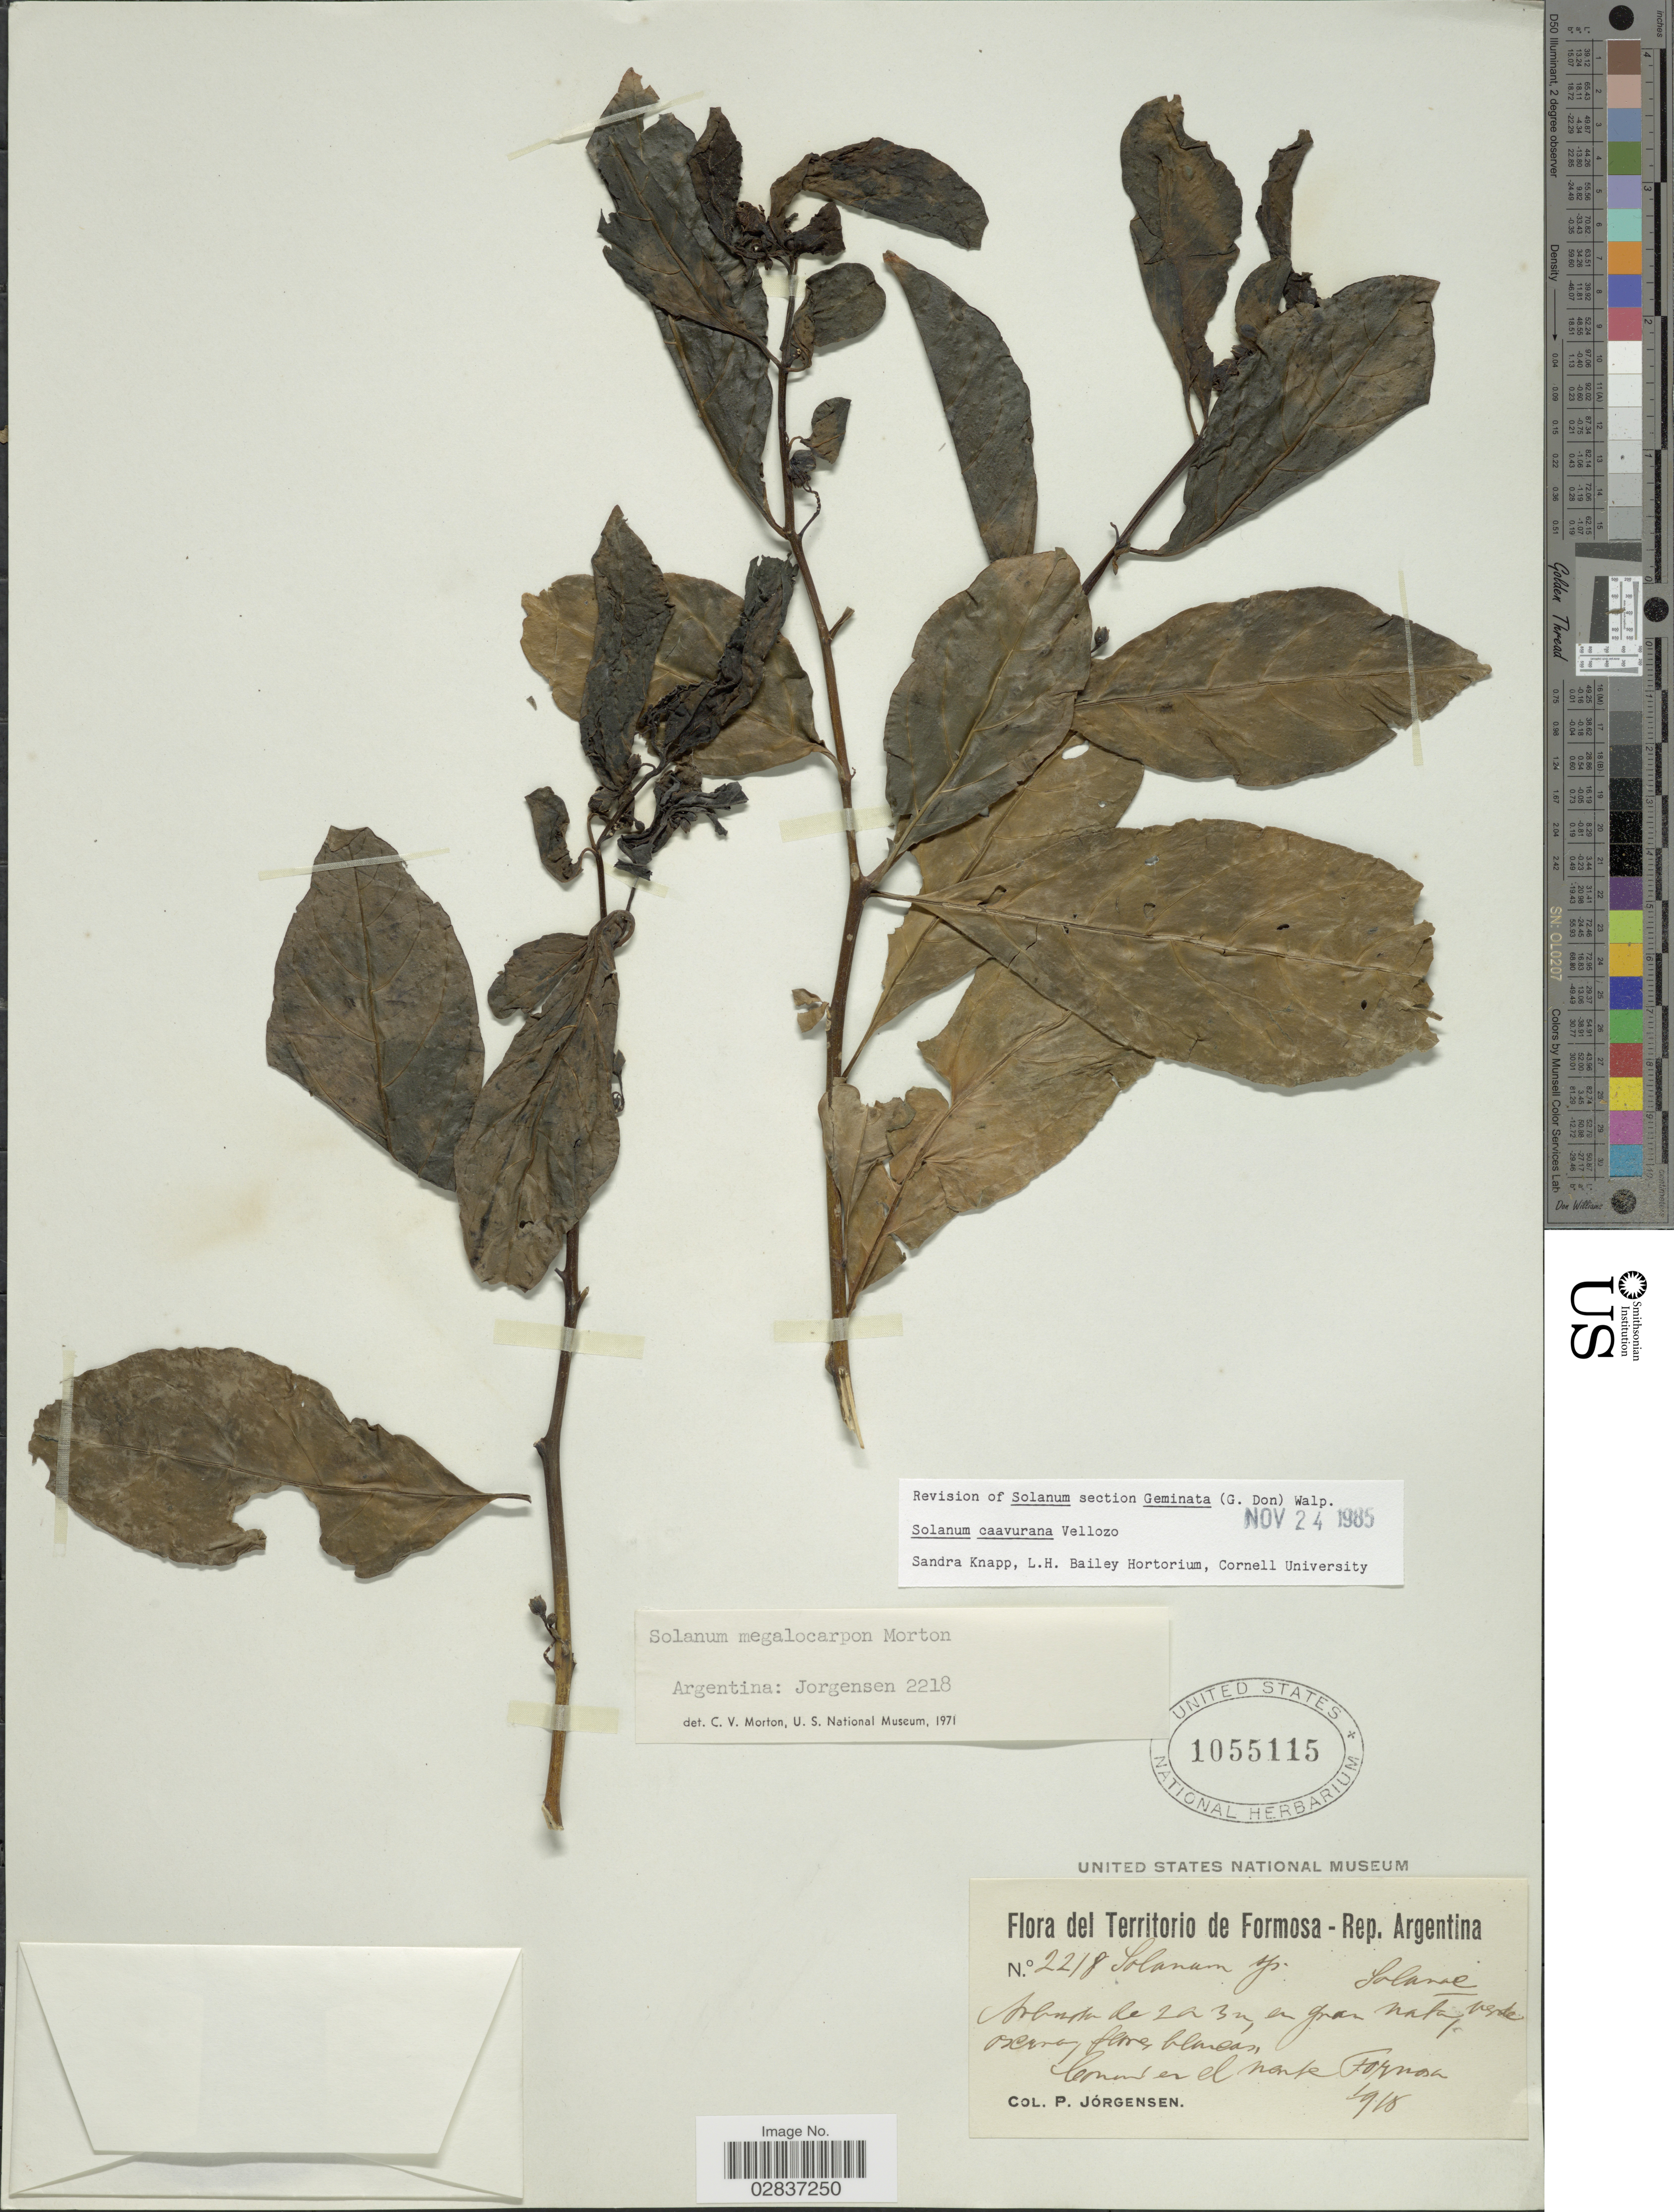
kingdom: Plantae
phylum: Tracheophyta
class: Magnoliopsida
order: Solanales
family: Solanaceae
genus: Solanum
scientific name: Solanum caavurana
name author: Vell.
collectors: P. Jörgensen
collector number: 2218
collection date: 1918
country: Argentina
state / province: Formosa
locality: Comm en el norte Formosa.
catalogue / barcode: US 1055115